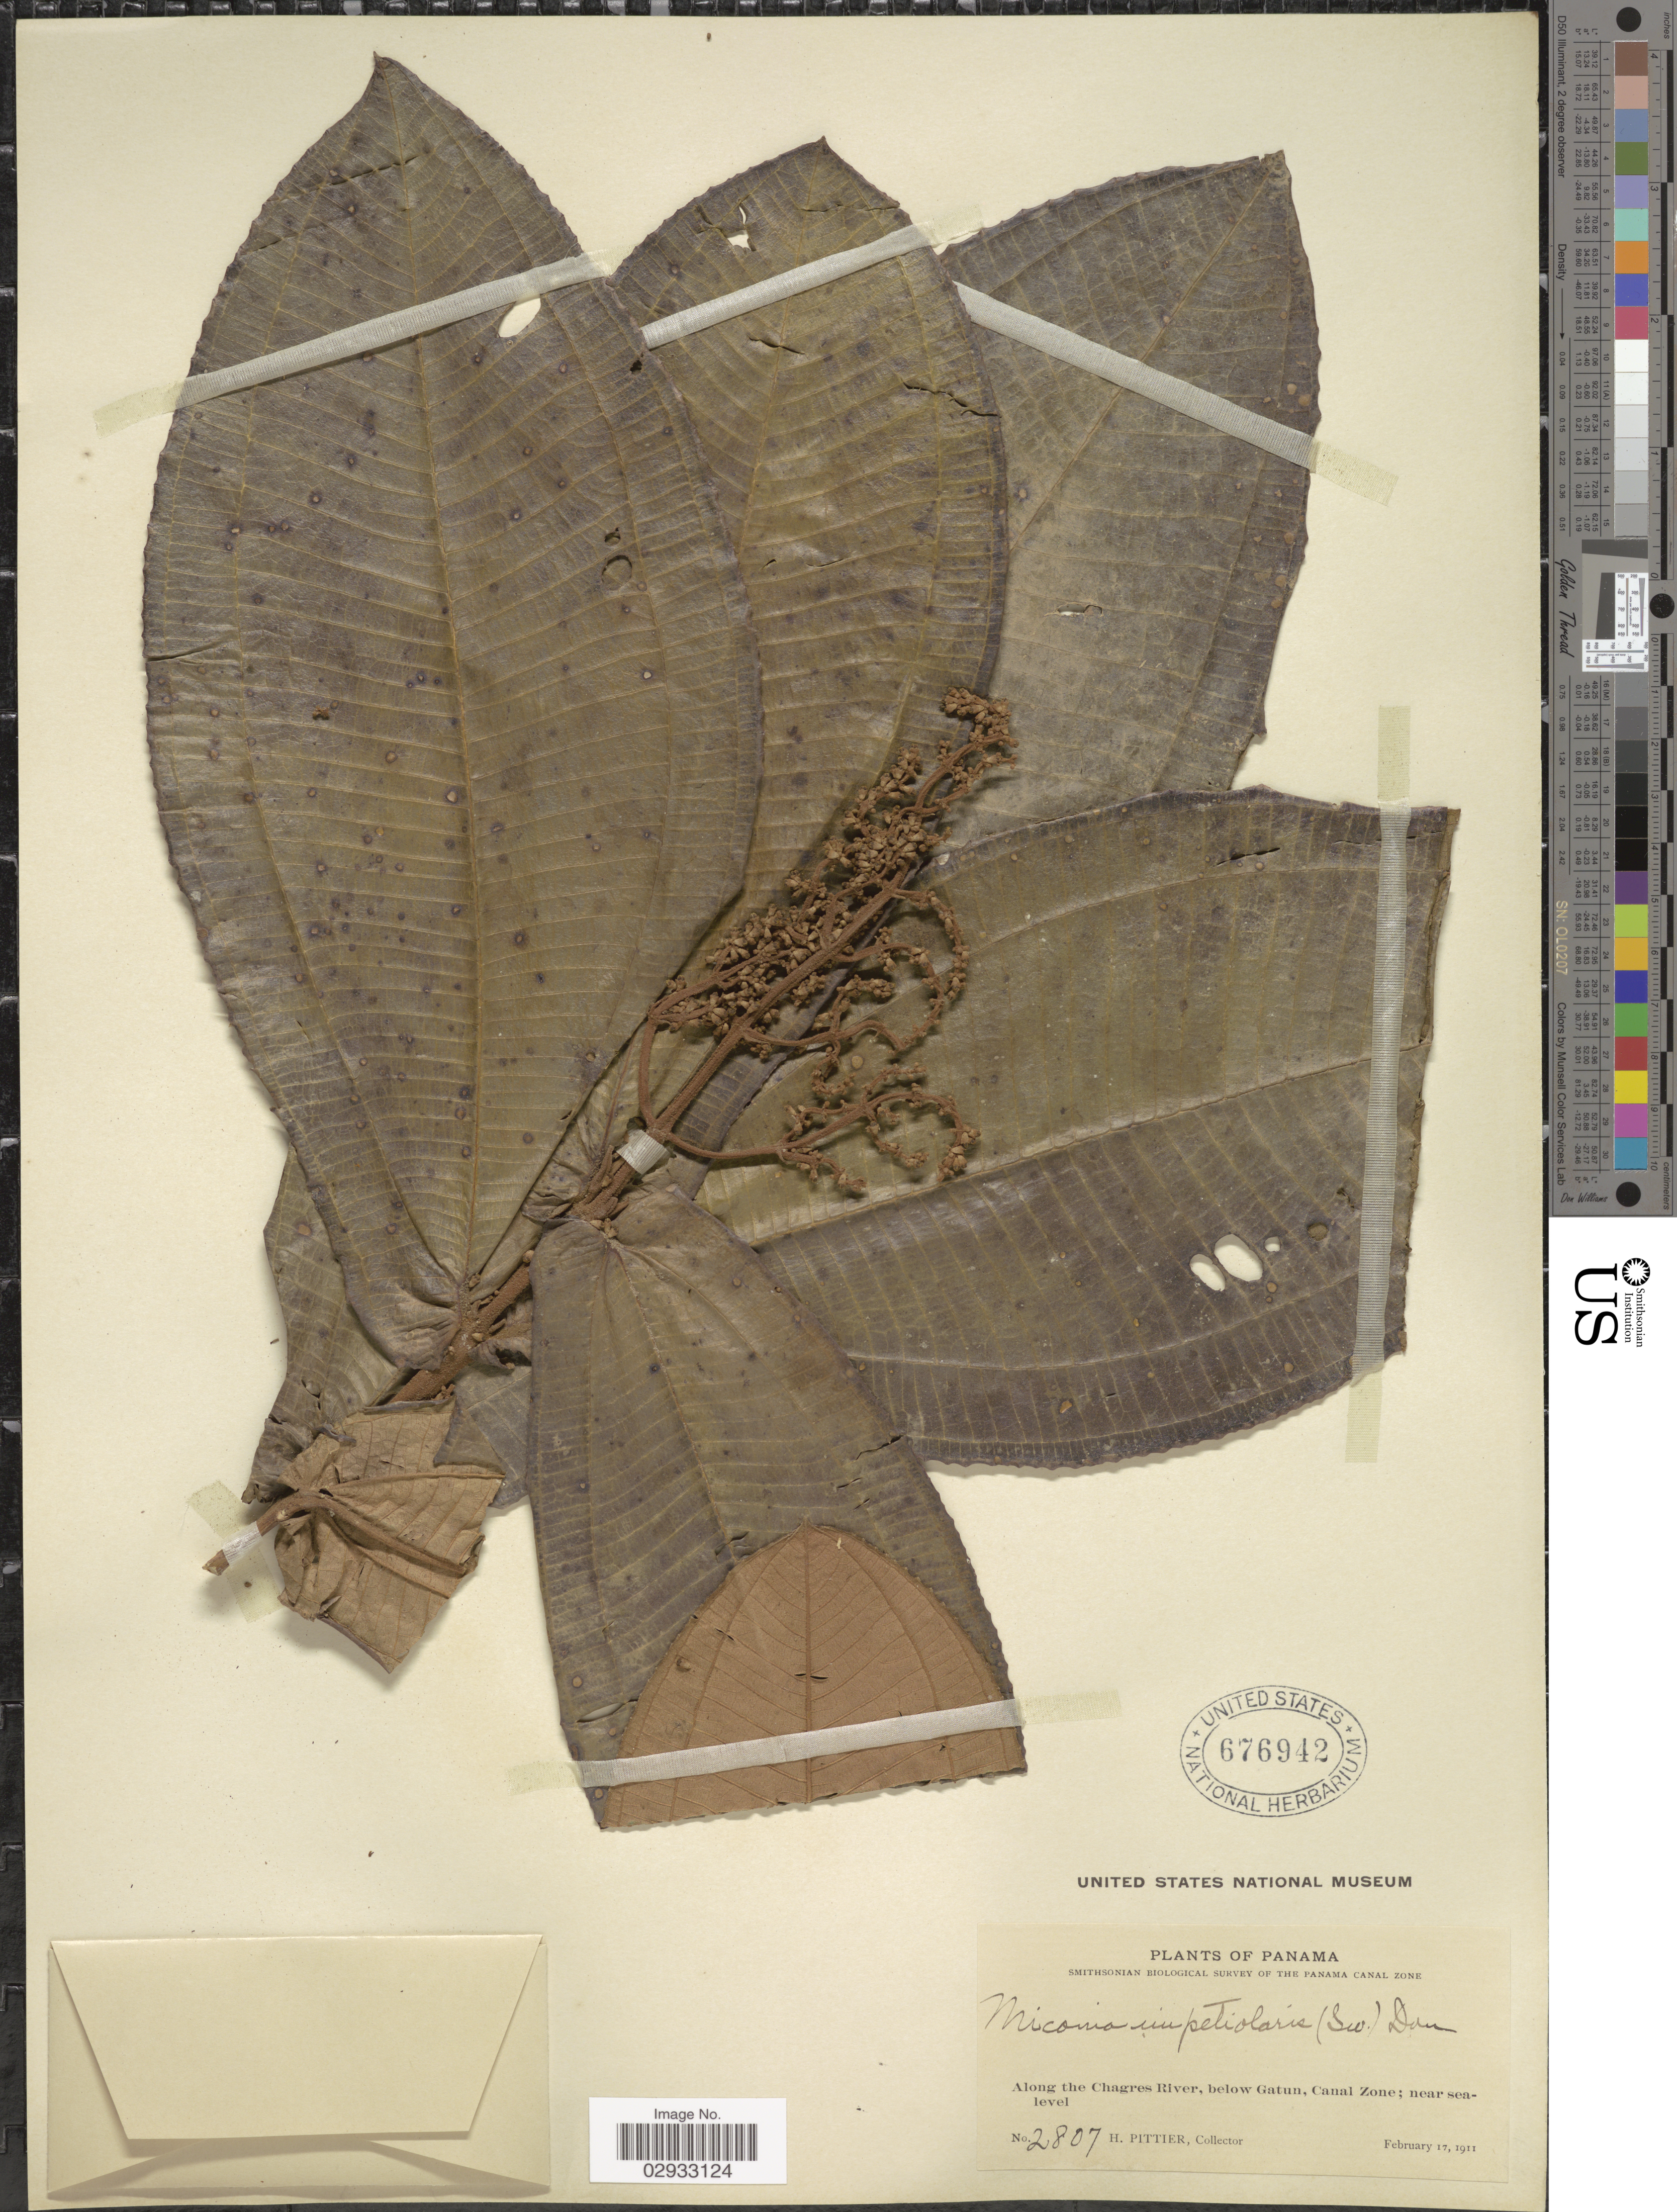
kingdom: Plantae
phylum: Tracheophyta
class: Magnoliopsida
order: Myrtales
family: Melastomataceae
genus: Miconia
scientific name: Miconia impetiolaris var. pandurifolia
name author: Naudin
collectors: H. F. Pittier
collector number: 2807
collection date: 1911-02-17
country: Panama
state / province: Colón / Panamá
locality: Along the Chagres River, below Gatun, Canal zone.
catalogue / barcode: US 676942